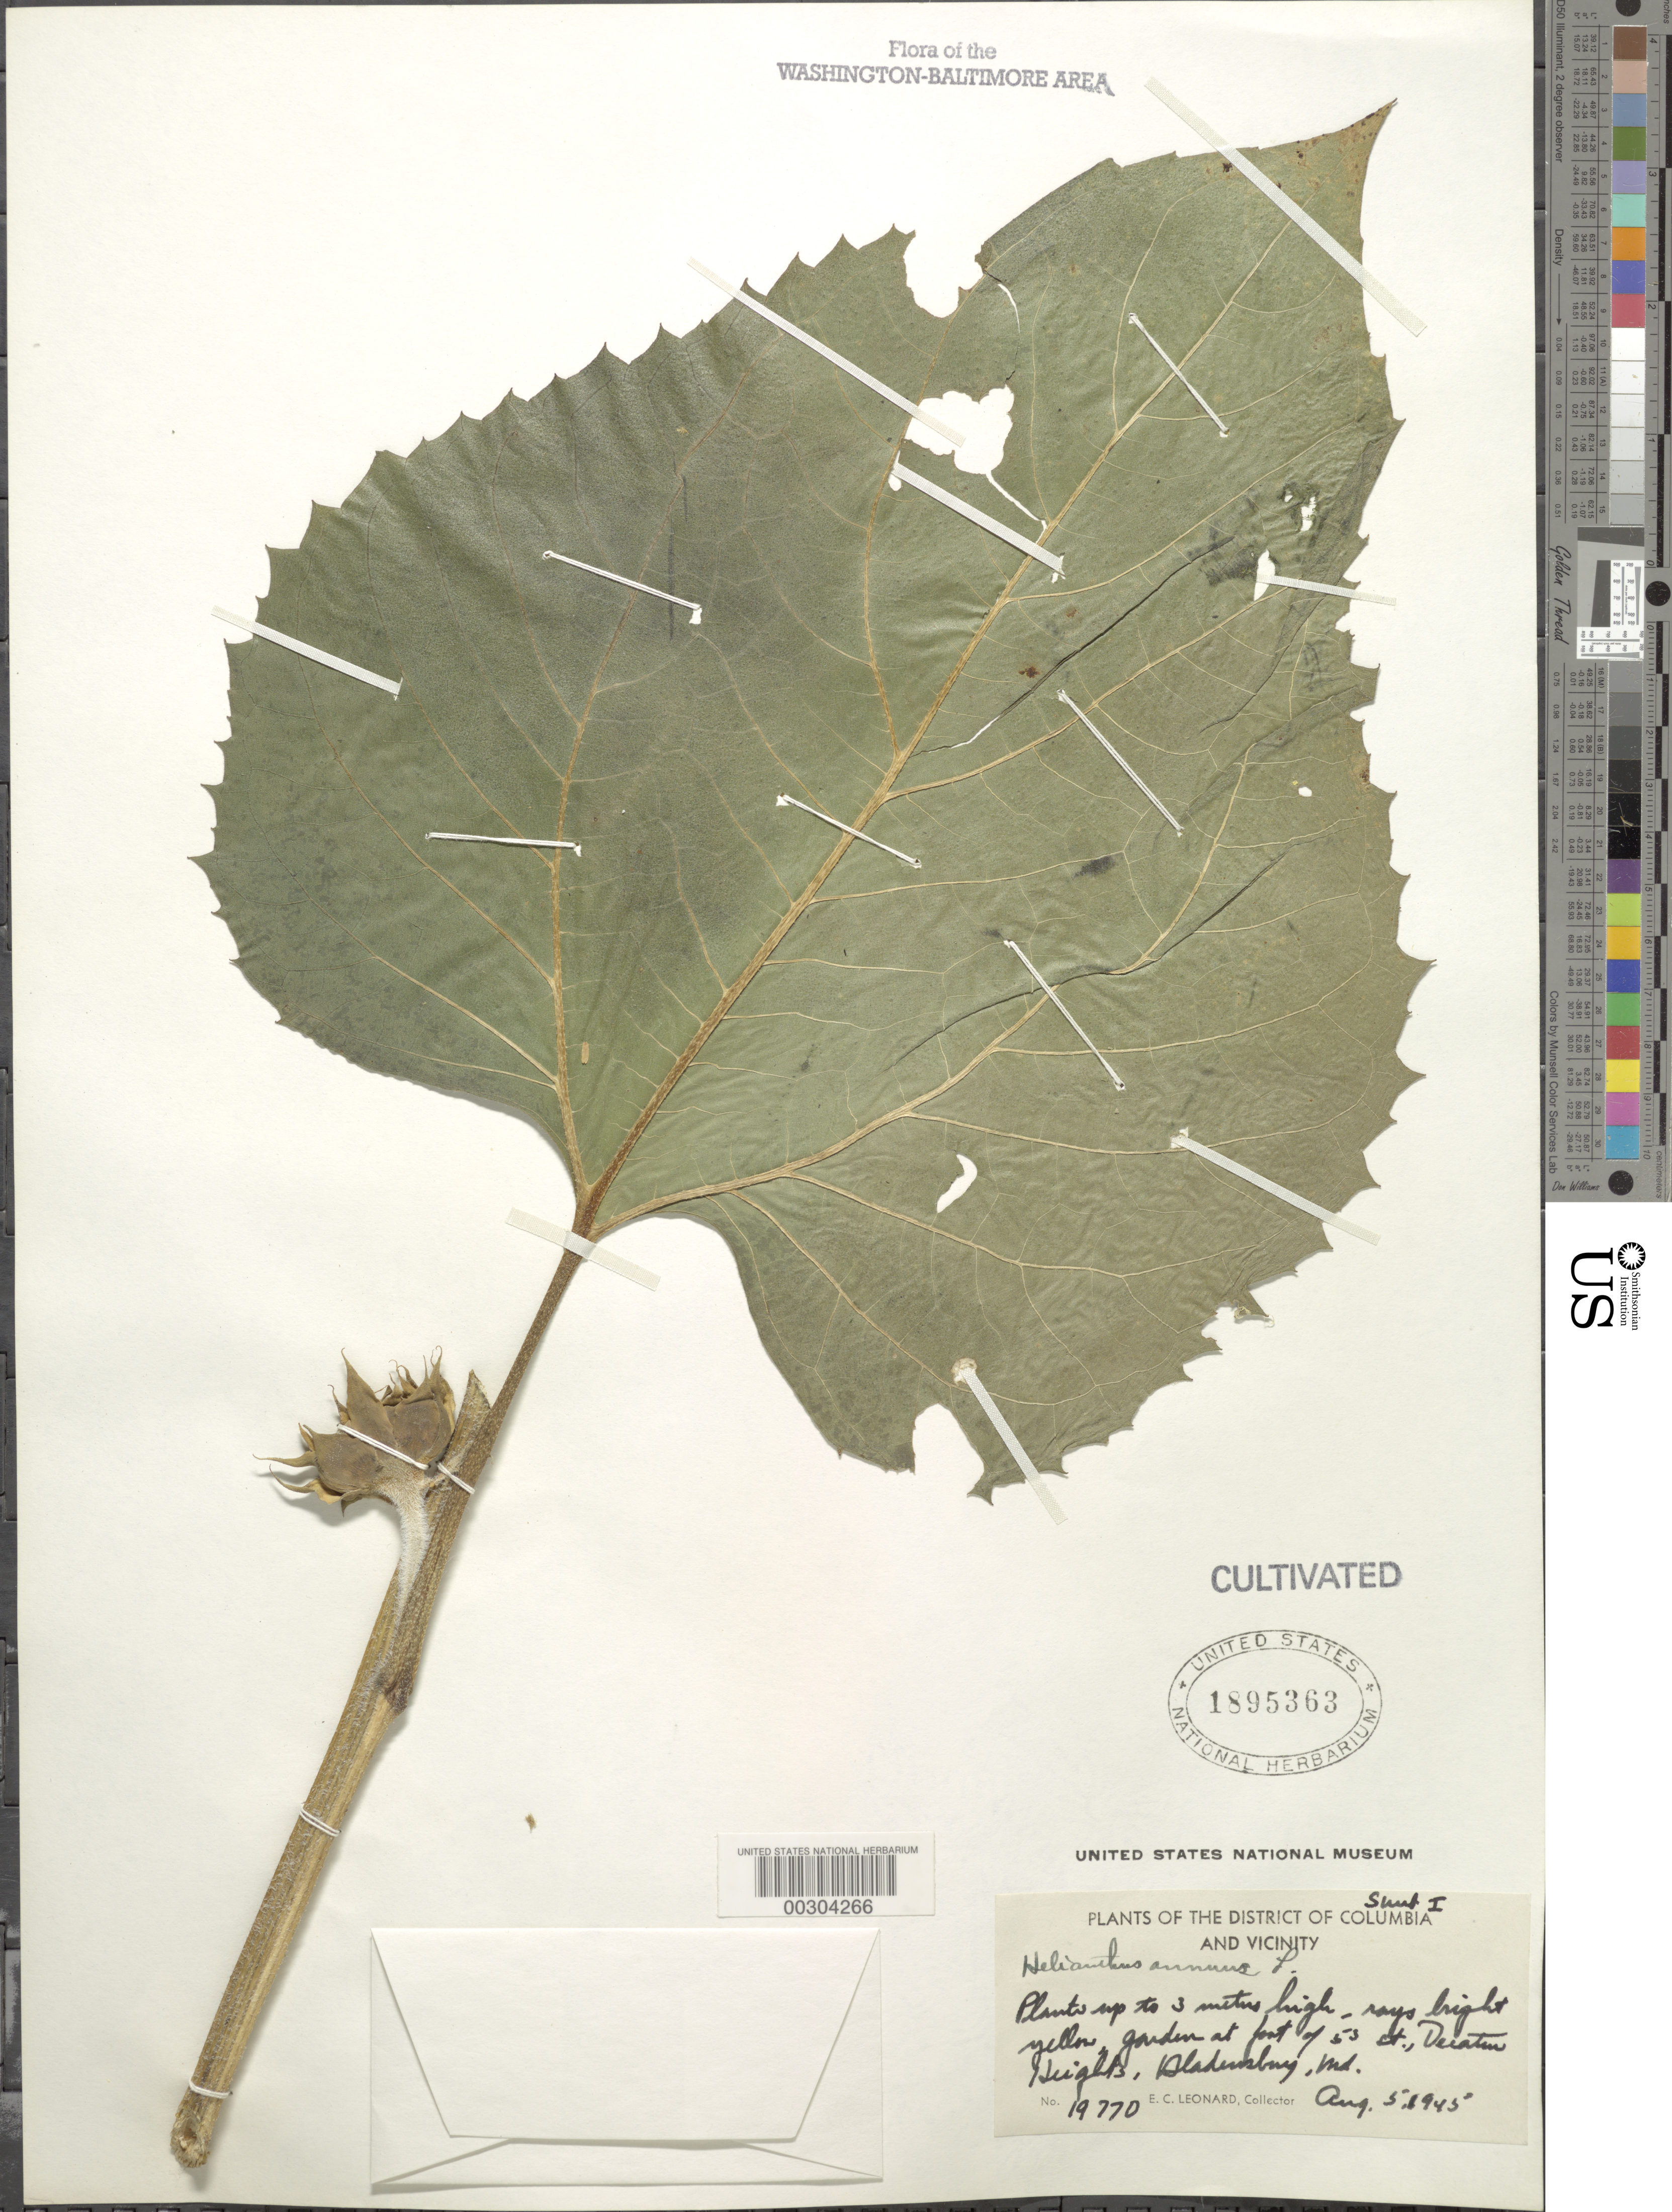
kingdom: Plantae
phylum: Tracheophyta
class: Magnoliopsida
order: Asterales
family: Asteraceae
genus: Helianthus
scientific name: Helianthus annuus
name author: L.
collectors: E. C. Leonard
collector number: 19770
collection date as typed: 05 Aug 1945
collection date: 1945-08-05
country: United States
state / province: Maryland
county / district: Prince George's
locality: Bladensburg, at foot of 53 St, Decatur Heights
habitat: Garden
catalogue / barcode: US 1895363